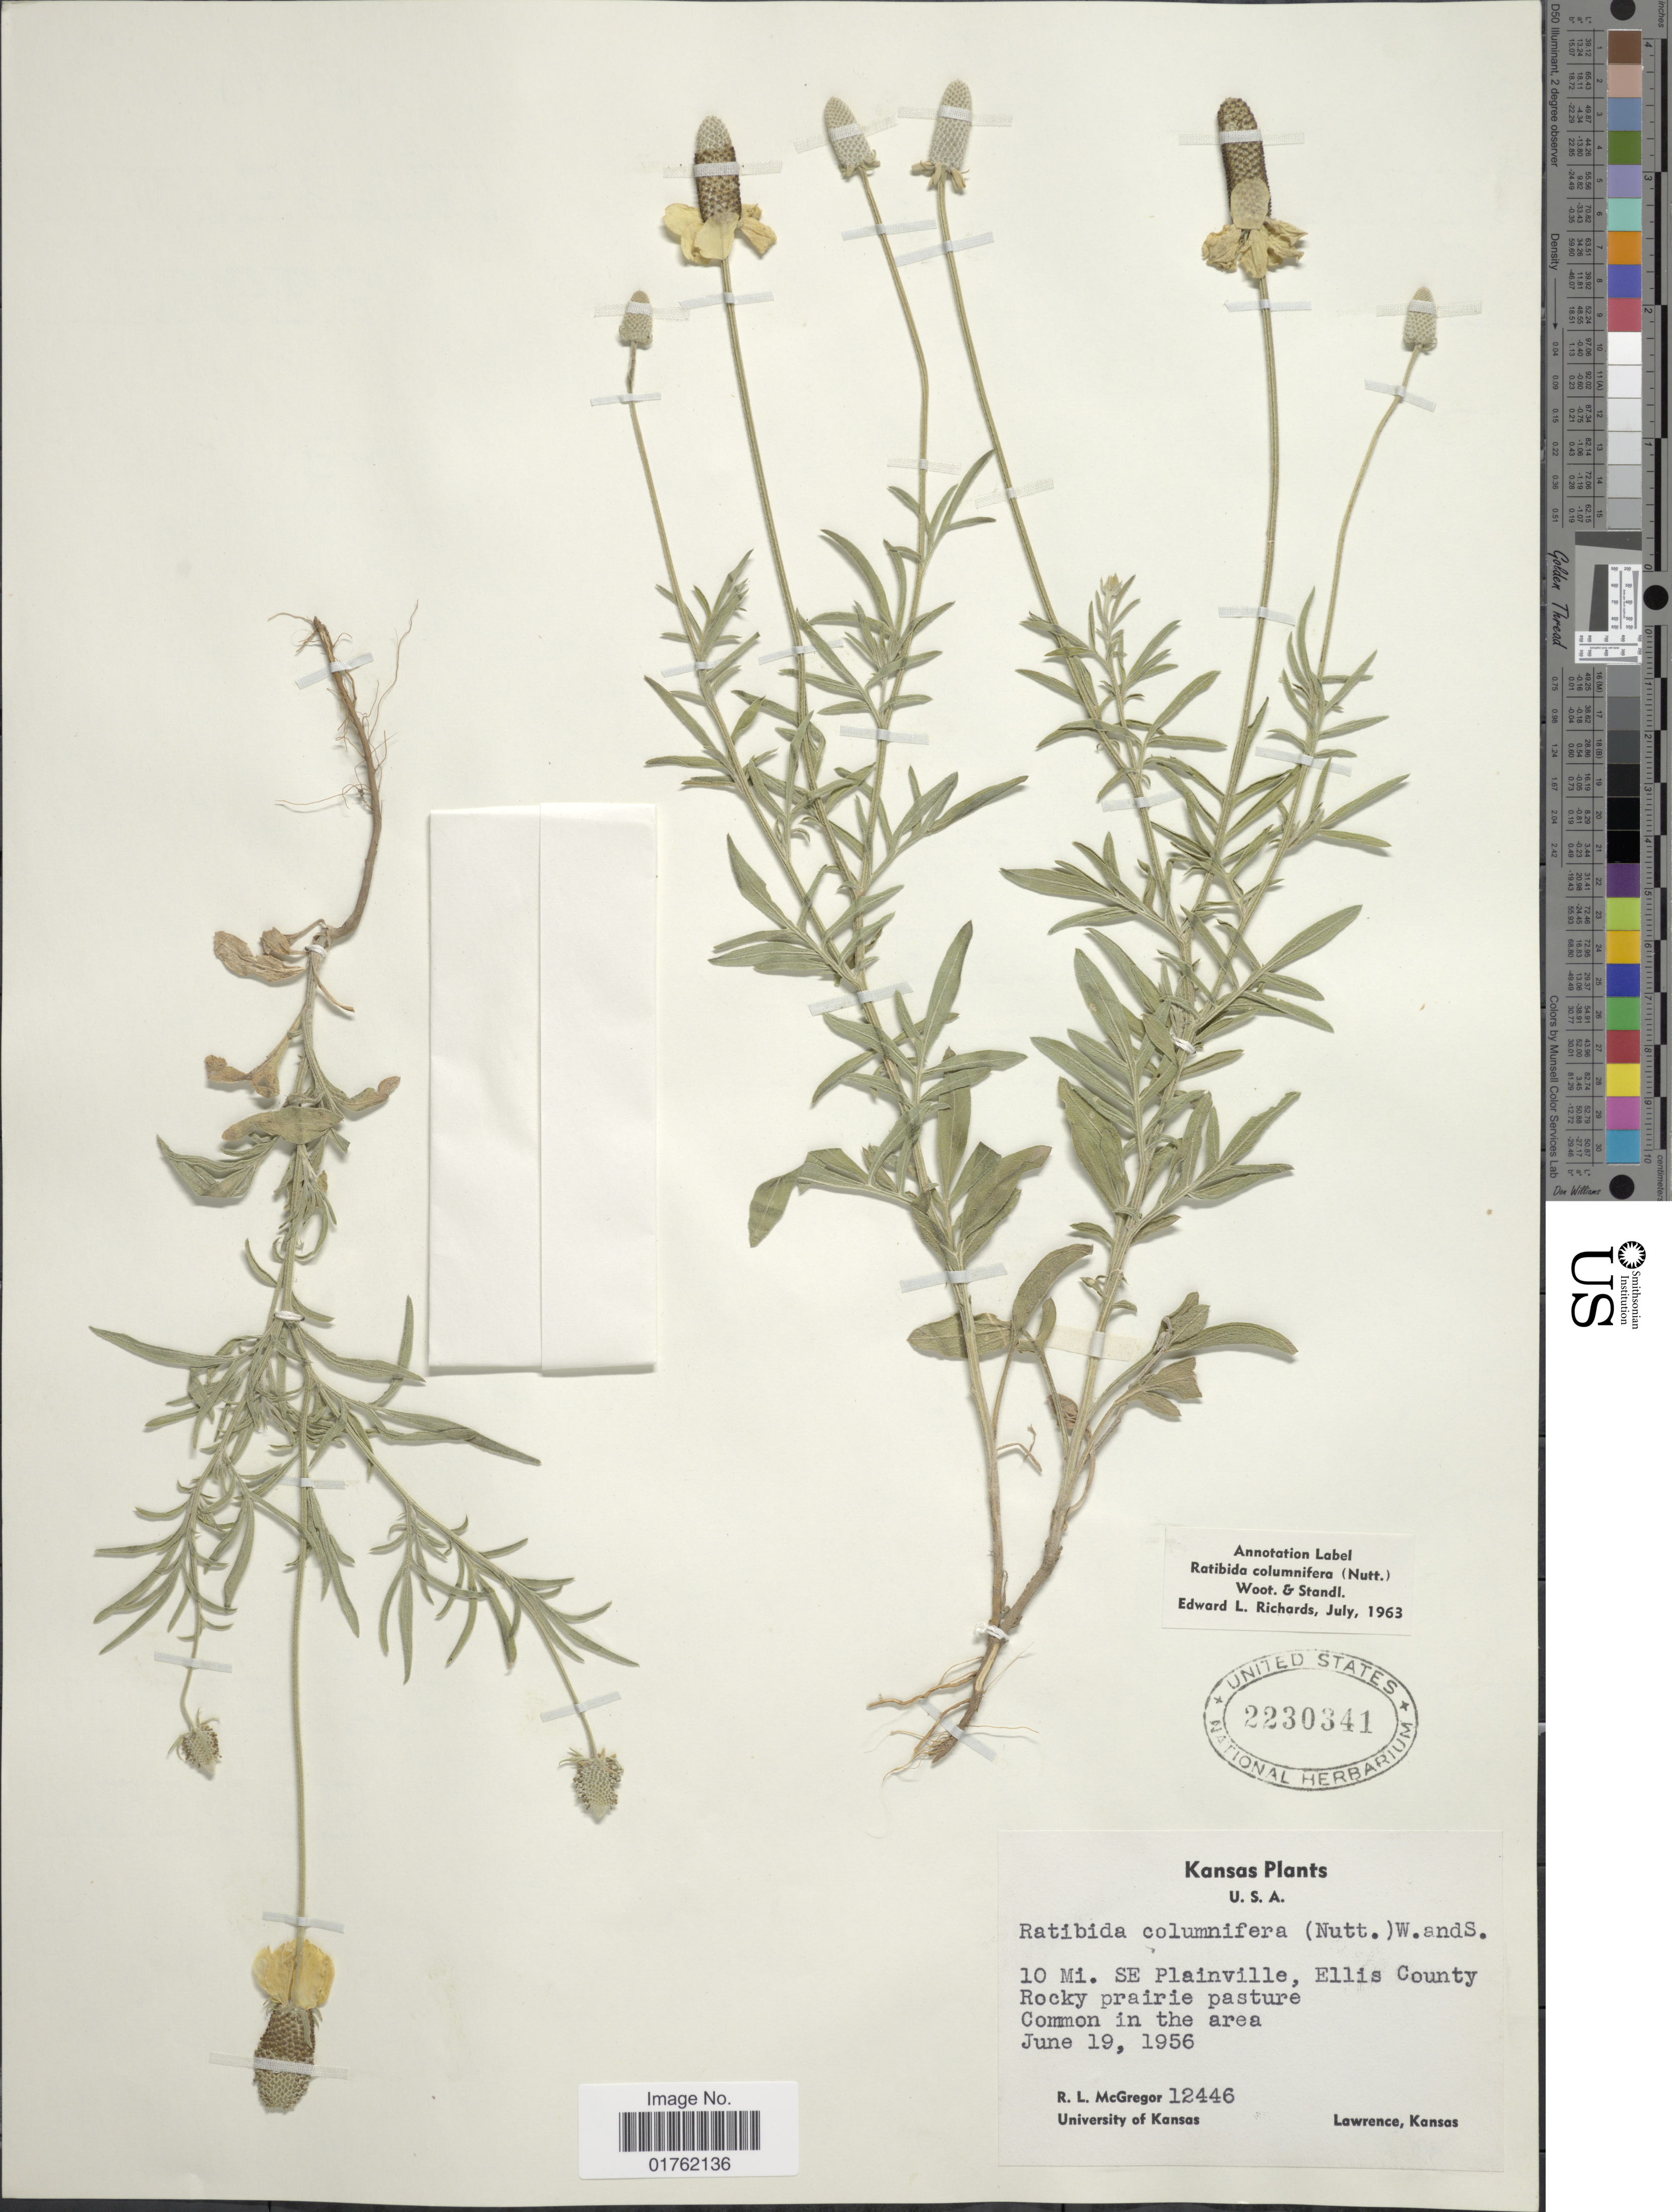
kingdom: Plantae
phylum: Tracheophyta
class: Magnoliopsida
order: Asterales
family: Asteraceae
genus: Ratibida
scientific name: Ratibida columnaris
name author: (Pursh) D. Don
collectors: R. McGregor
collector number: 12446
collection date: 1956-06-19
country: United States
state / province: Kansas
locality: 10 Mi. SE Plainville, Ellis County, Rocky prairie pasture, Common in the area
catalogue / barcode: US 2230341